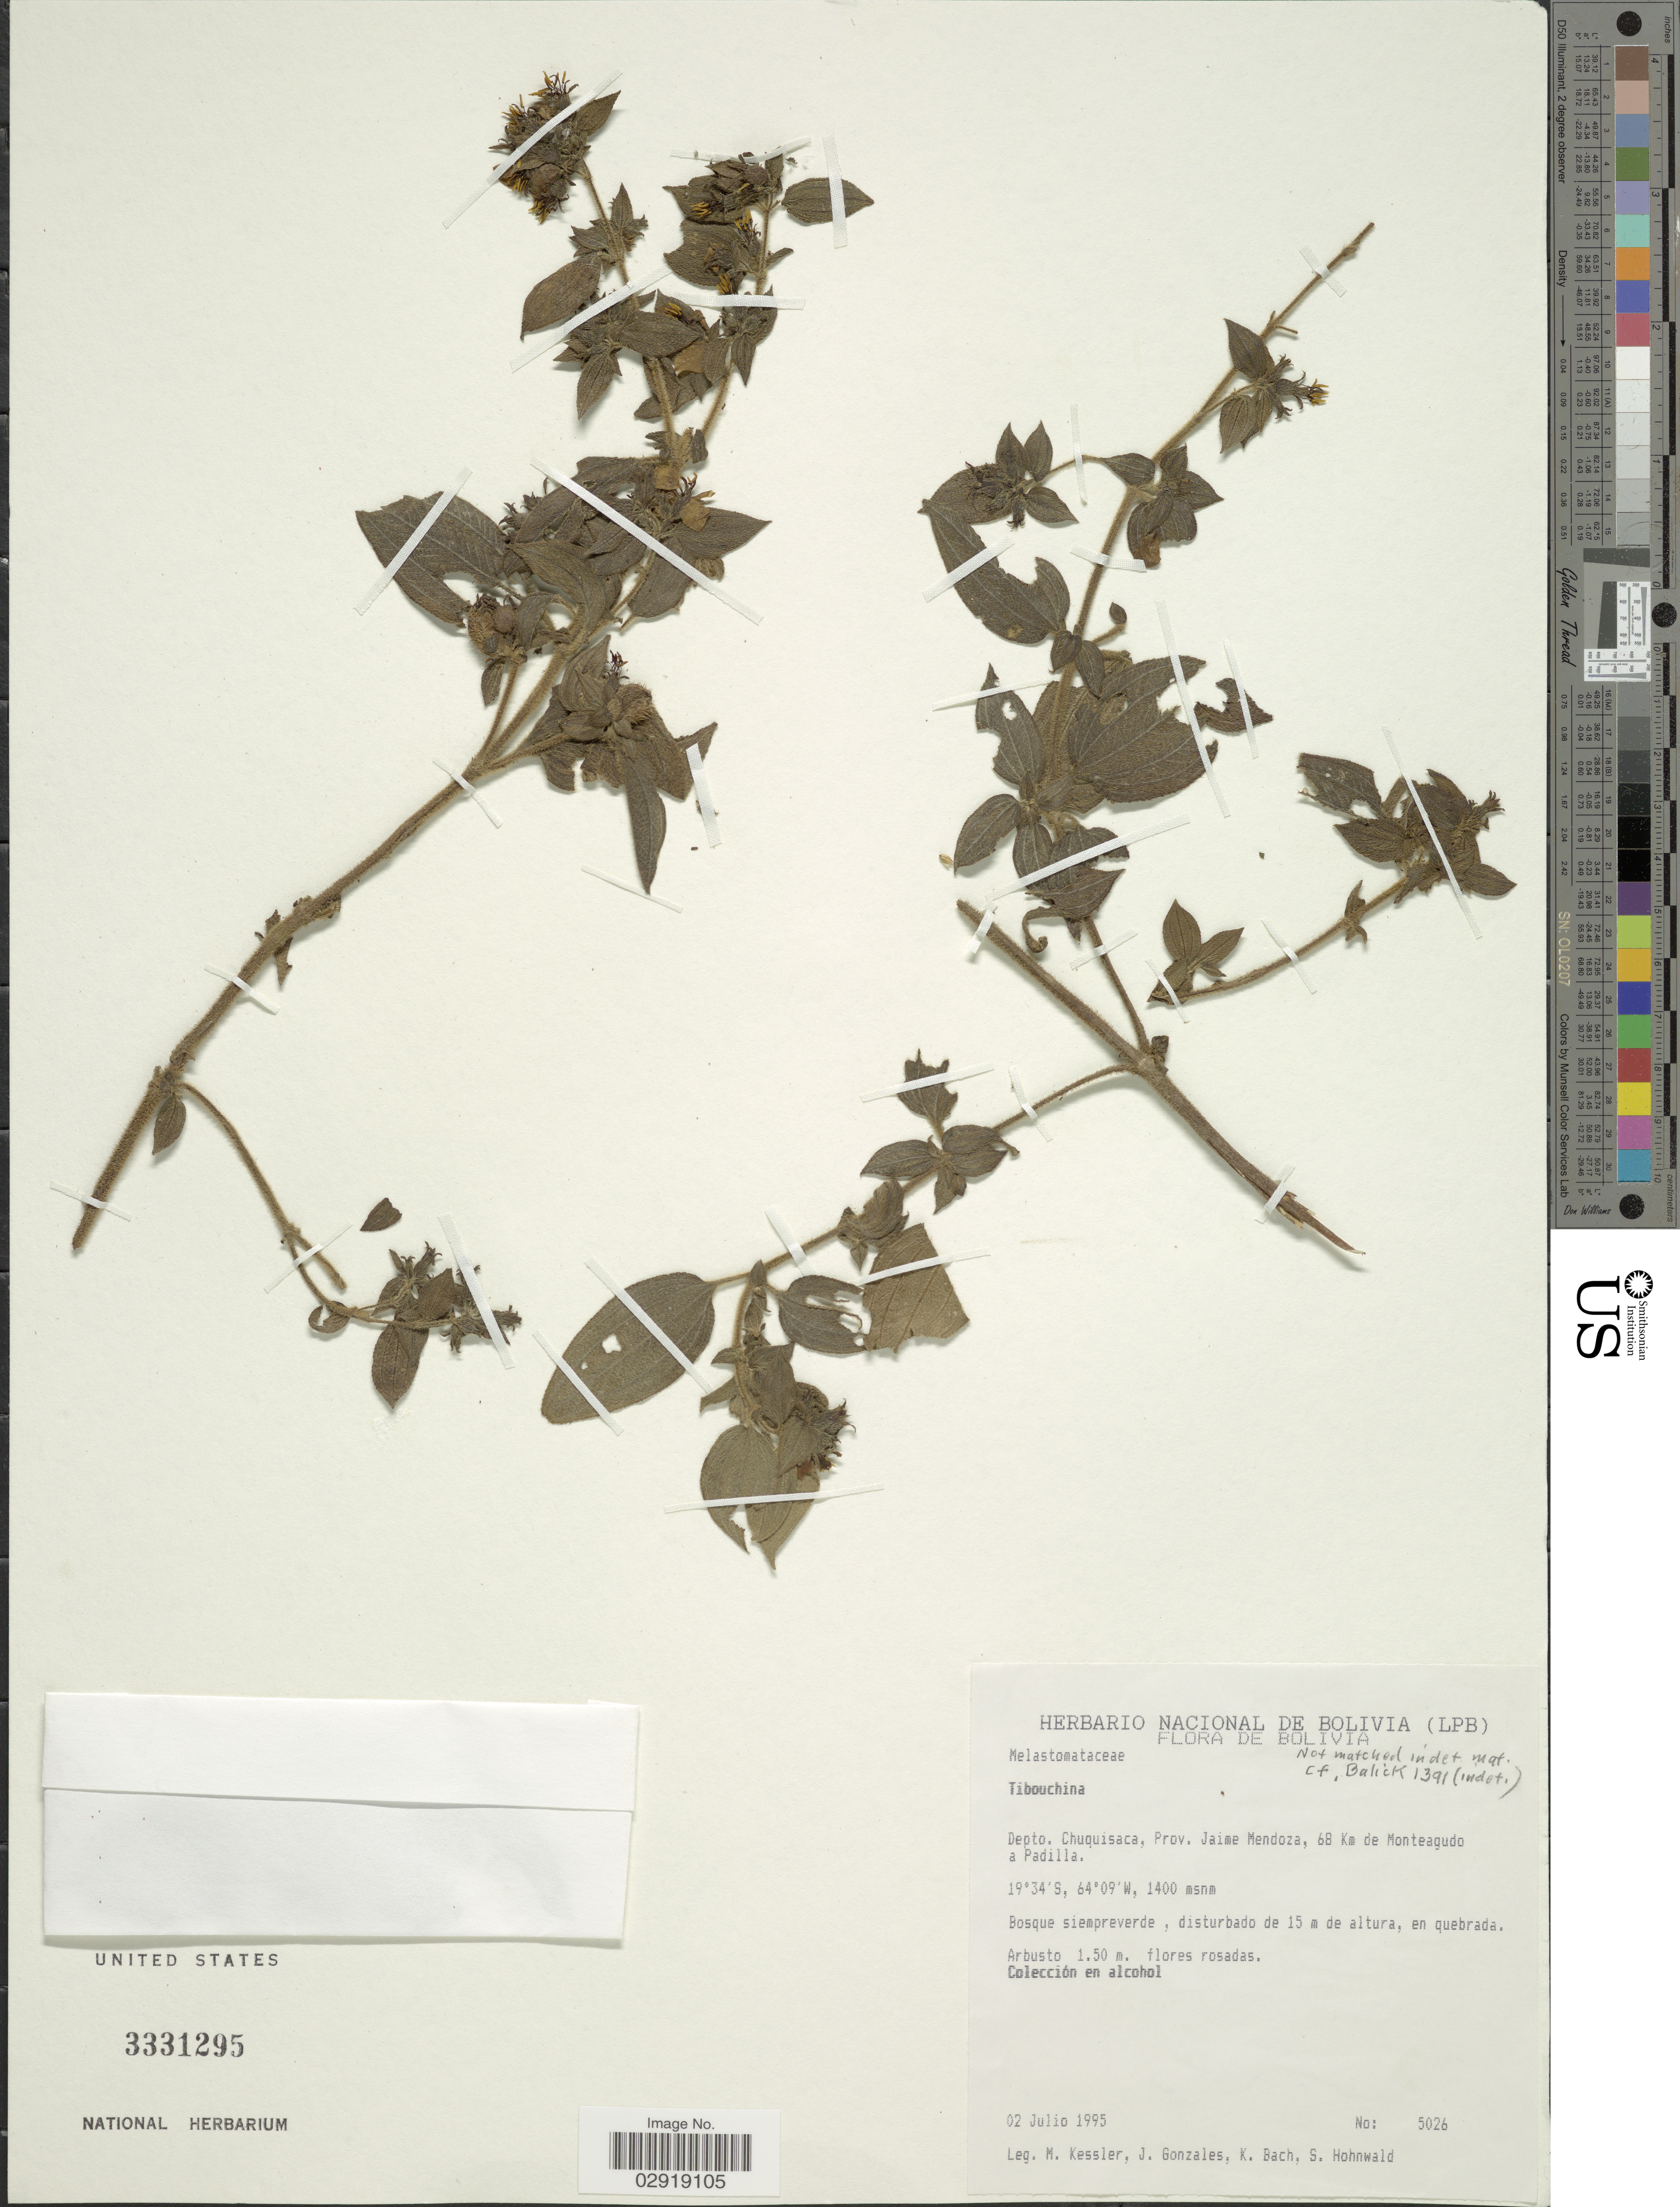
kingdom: Plantae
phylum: Tracheophyta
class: Magnoliopsida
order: Myrtales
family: Melastomataceae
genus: Chaetogastra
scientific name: Chaetogastra sp.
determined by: Michelangeli, F. A.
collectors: M. Kessler, J. Gonzales, K. Bach & S. Hohnwald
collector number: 5026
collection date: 1995-07-02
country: Bolivia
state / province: Chuquisaca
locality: Depto. Chuquisaca, Prov. Jaime Mendoza, 68 Km de Monteagudo a Padilla.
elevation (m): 1400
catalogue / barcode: US 3331295